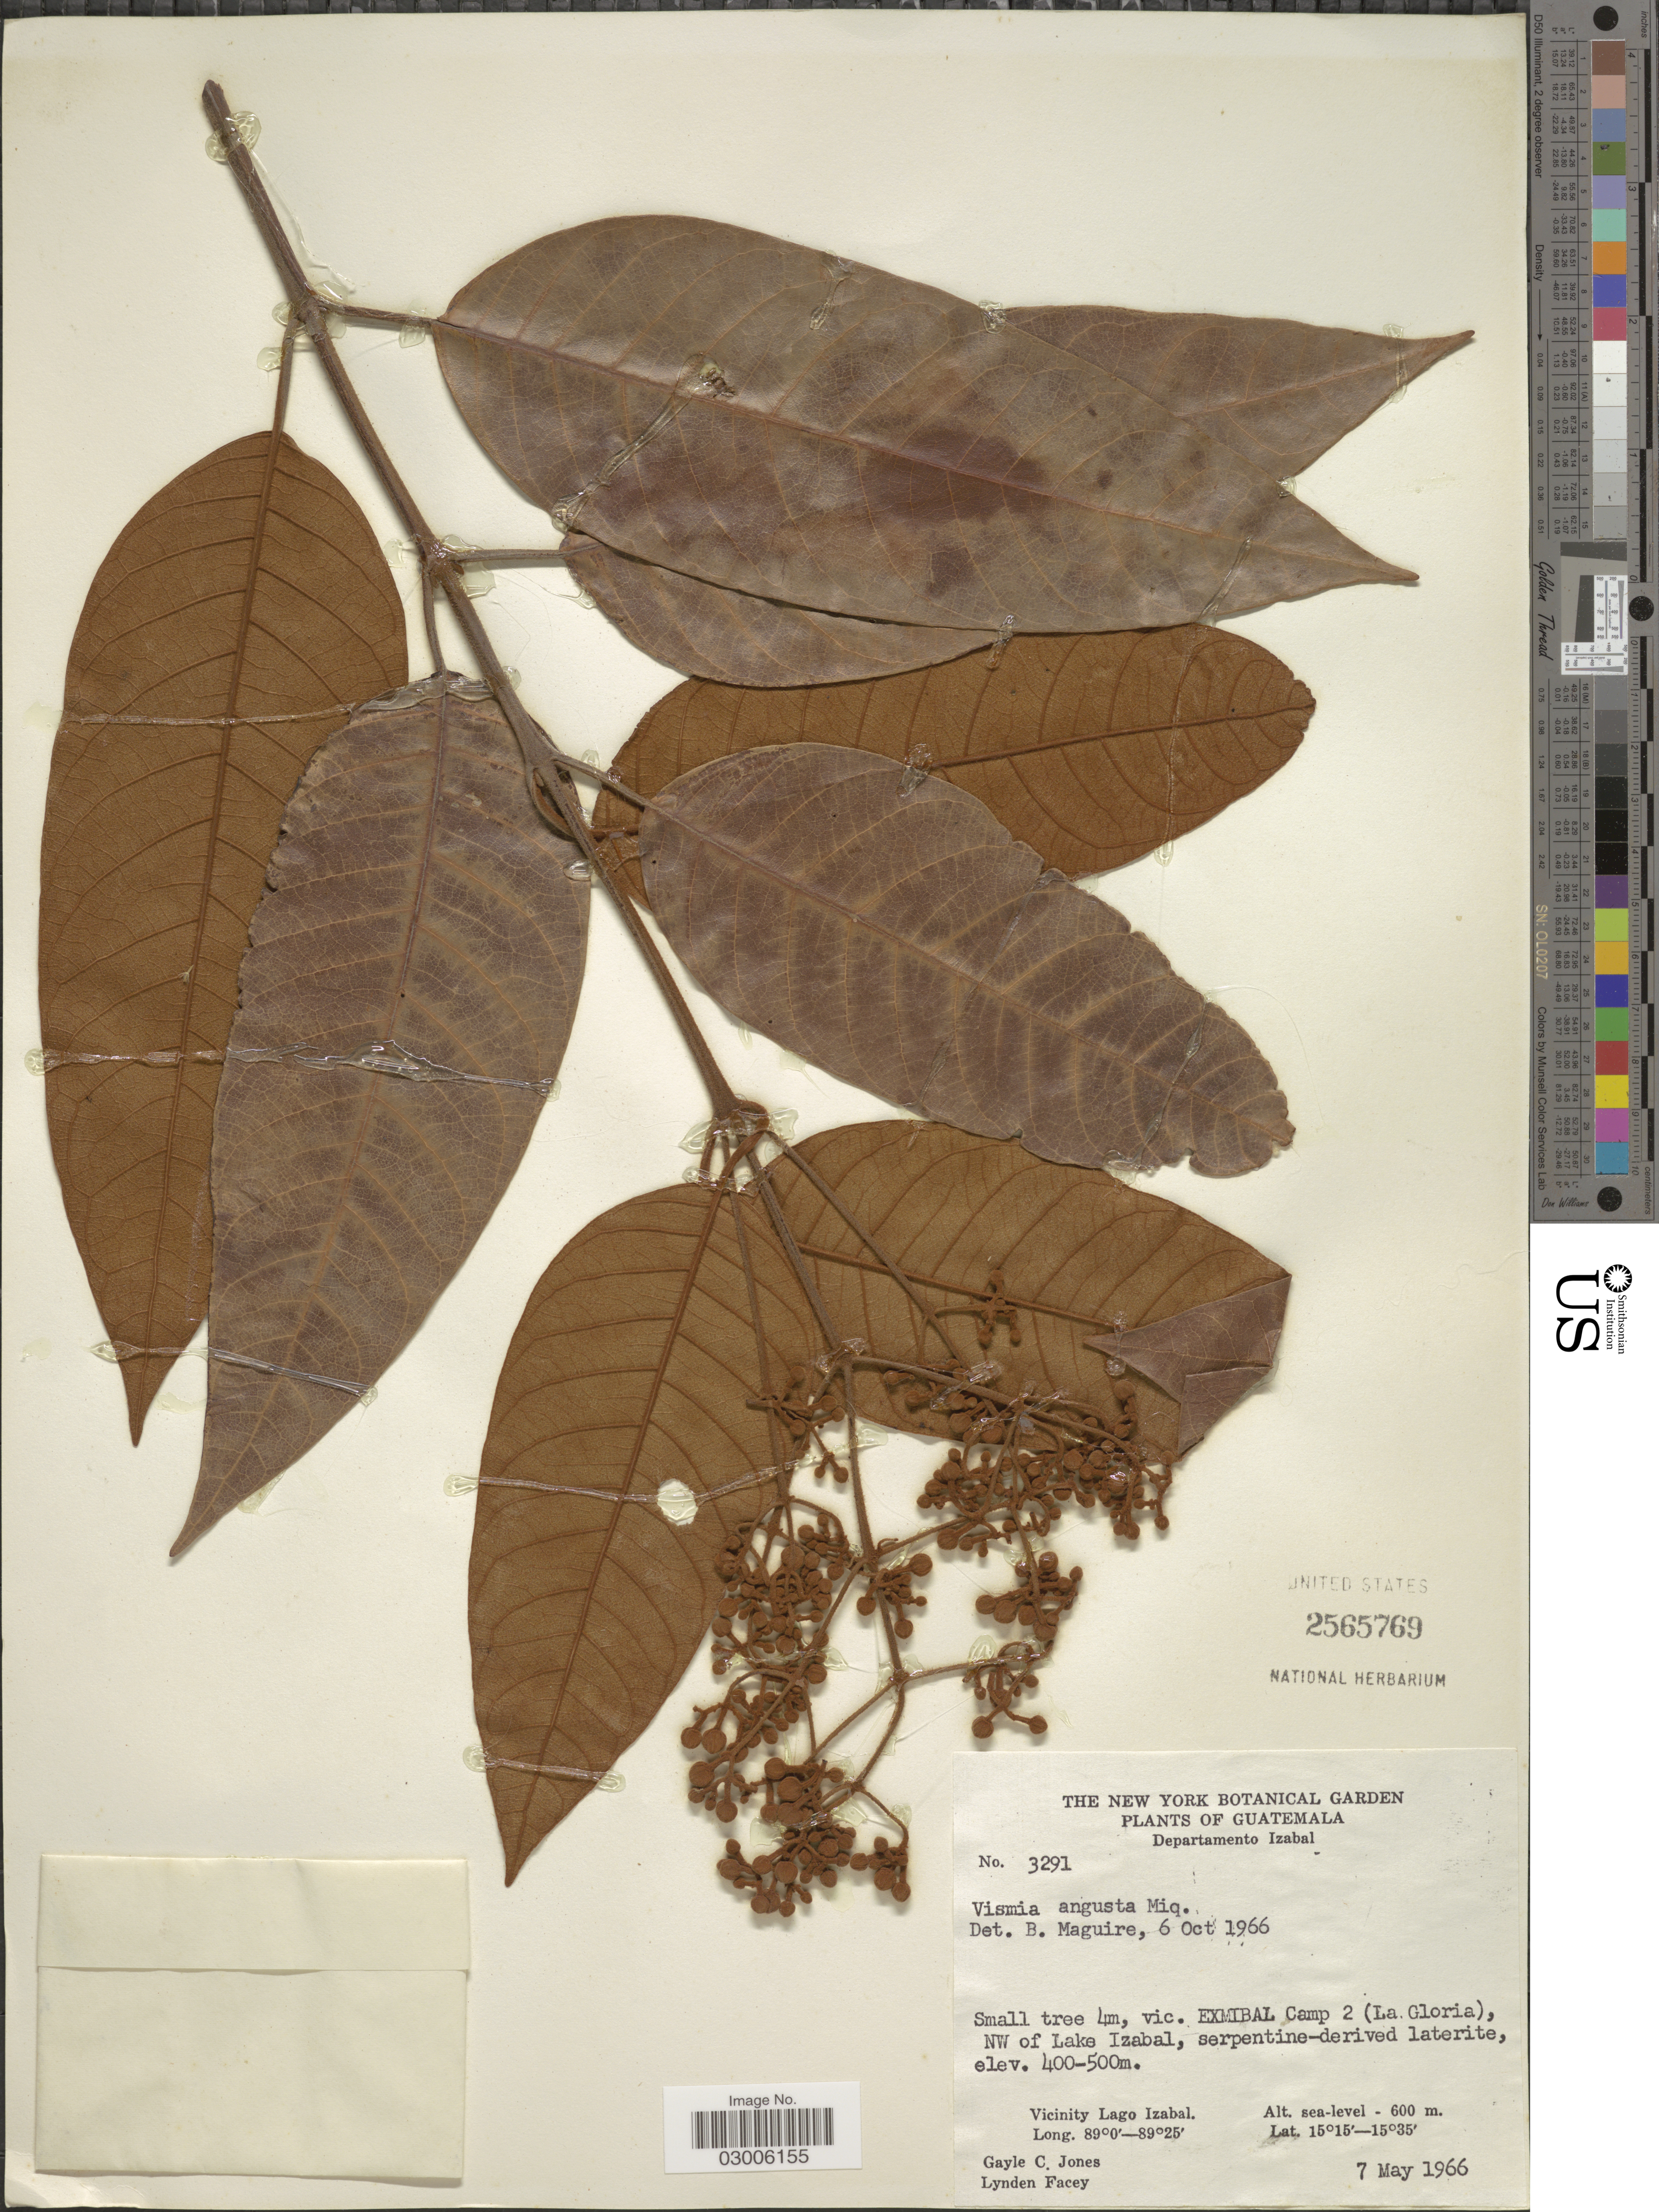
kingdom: Plantae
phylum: Tracheophyta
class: Magnoliopsida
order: Malpighiales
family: Hypericaceae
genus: Vismia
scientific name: Vismia baccifera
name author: (L.) Triana & Planch.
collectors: G. C. Jones & L. Facey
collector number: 3291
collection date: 1966-05-07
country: Guatemala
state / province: Izabal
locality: Departamento Izabal. Exmibal Camp 2 (La Gloria), NW of Lake Izabal. Vicinity Lago Izabal.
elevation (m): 400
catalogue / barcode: US 2565769